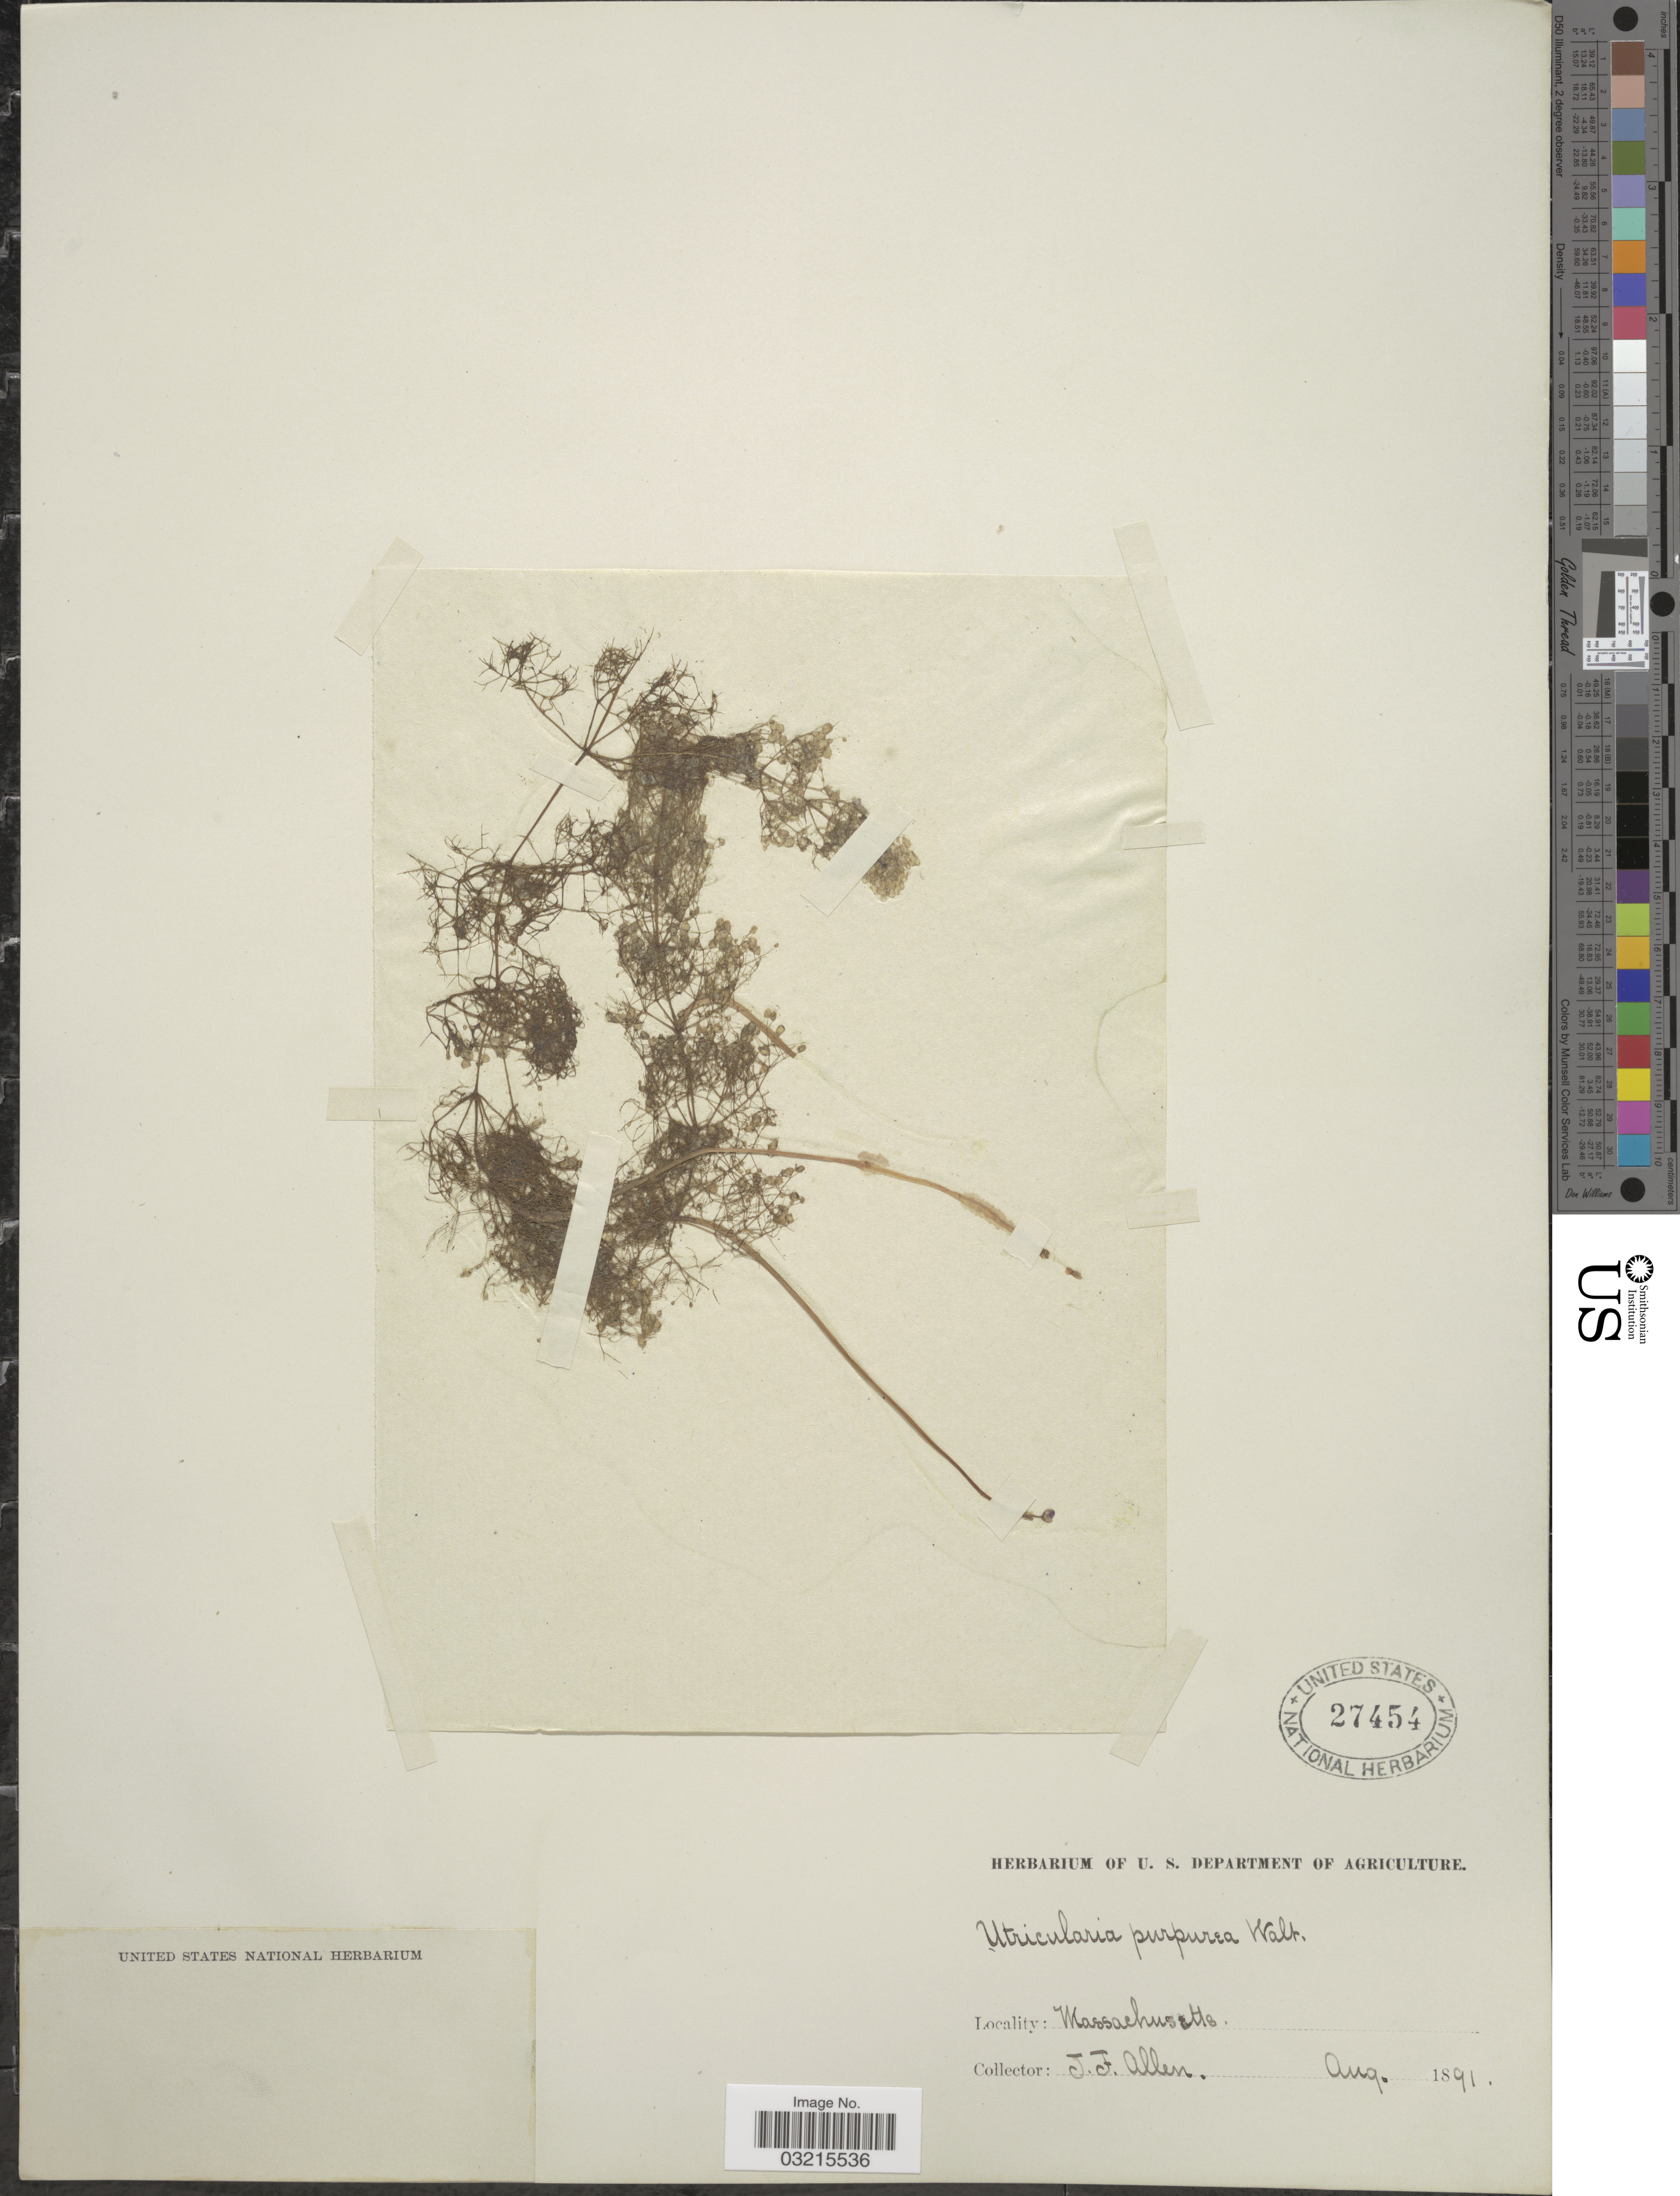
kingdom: Plantae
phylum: Tracheophyta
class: Magnoliopsida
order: Lamiales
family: Lentibulariaceae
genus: Utricularia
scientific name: Utricularia purpurea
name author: Walter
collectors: T. Allen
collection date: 1891-08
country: United States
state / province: Massachusetts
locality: Massachusetts.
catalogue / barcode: US 27454